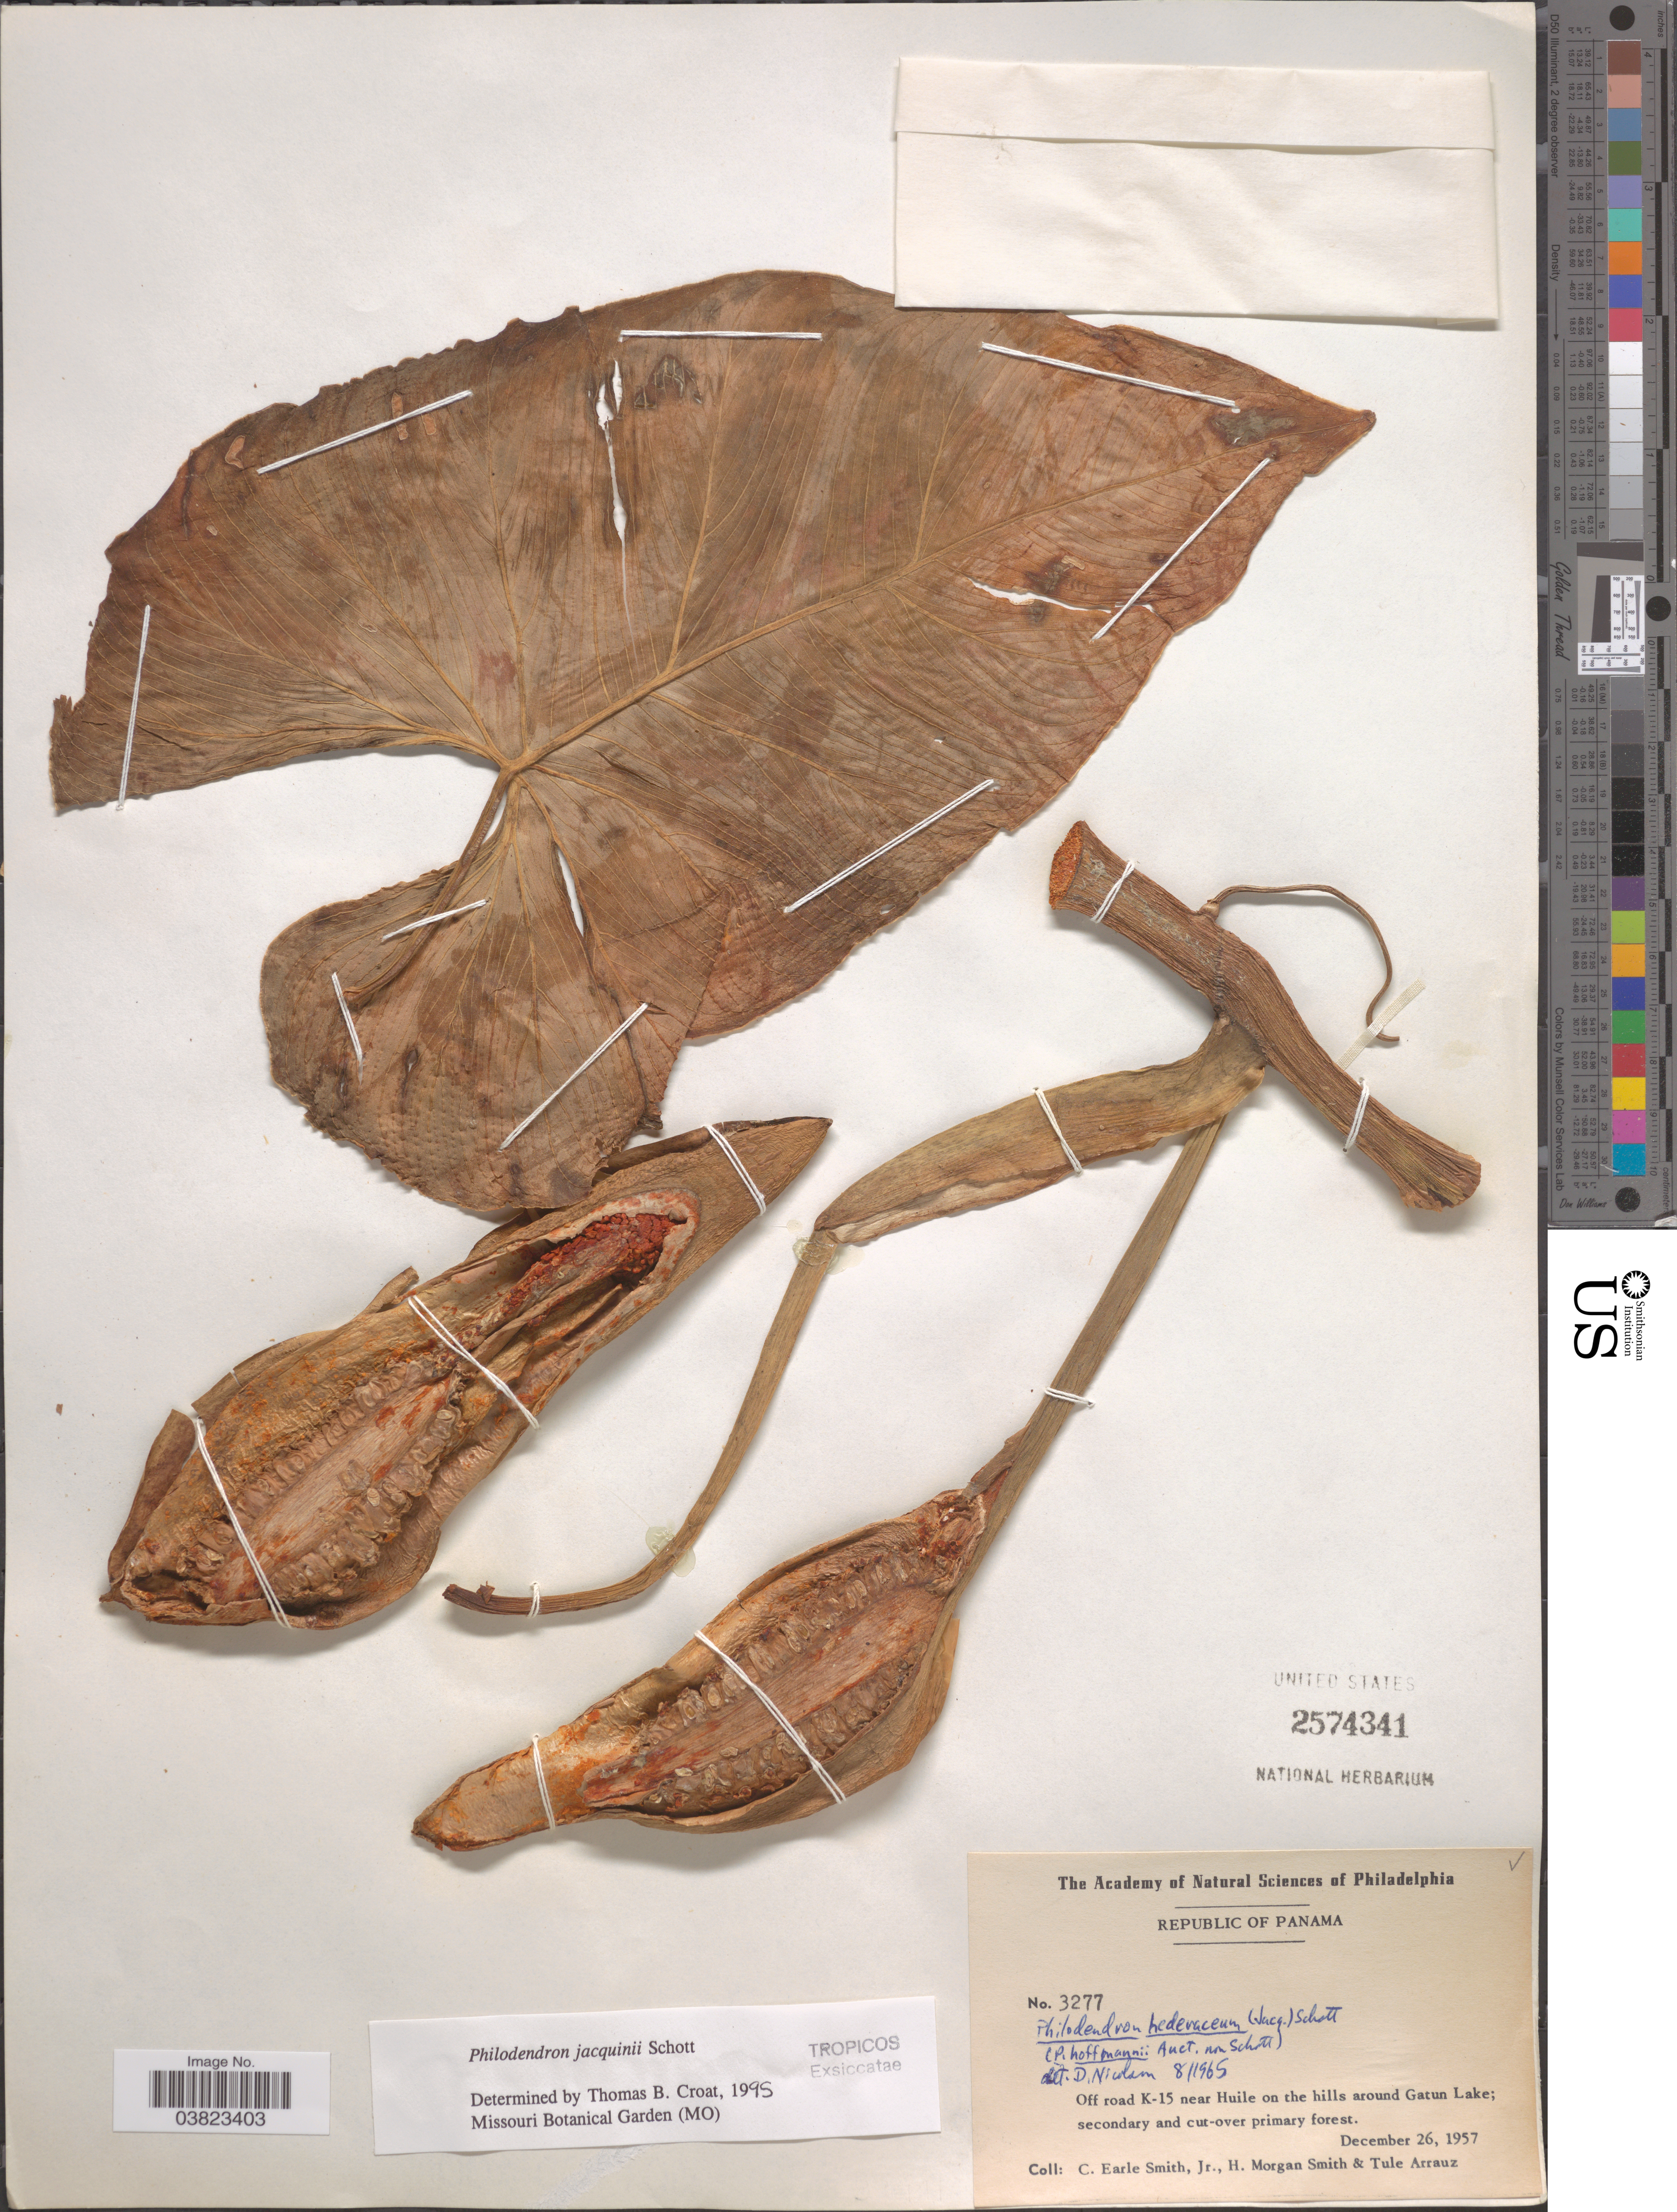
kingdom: Plantae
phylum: Tracheophyta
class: Liliopsida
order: Alismatales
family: Araceae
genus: Philodendron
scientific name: Philodendron jacquinii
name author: Schott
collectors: C. E. Smith Jr., H. M. Smith & T. Arrauz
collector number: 3277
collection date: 1957-12-26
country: Panama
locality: Off road K-15 near Huile on the hills around Gatun Lake; secondary and cut-over primary forest.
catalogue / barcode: US 2574341